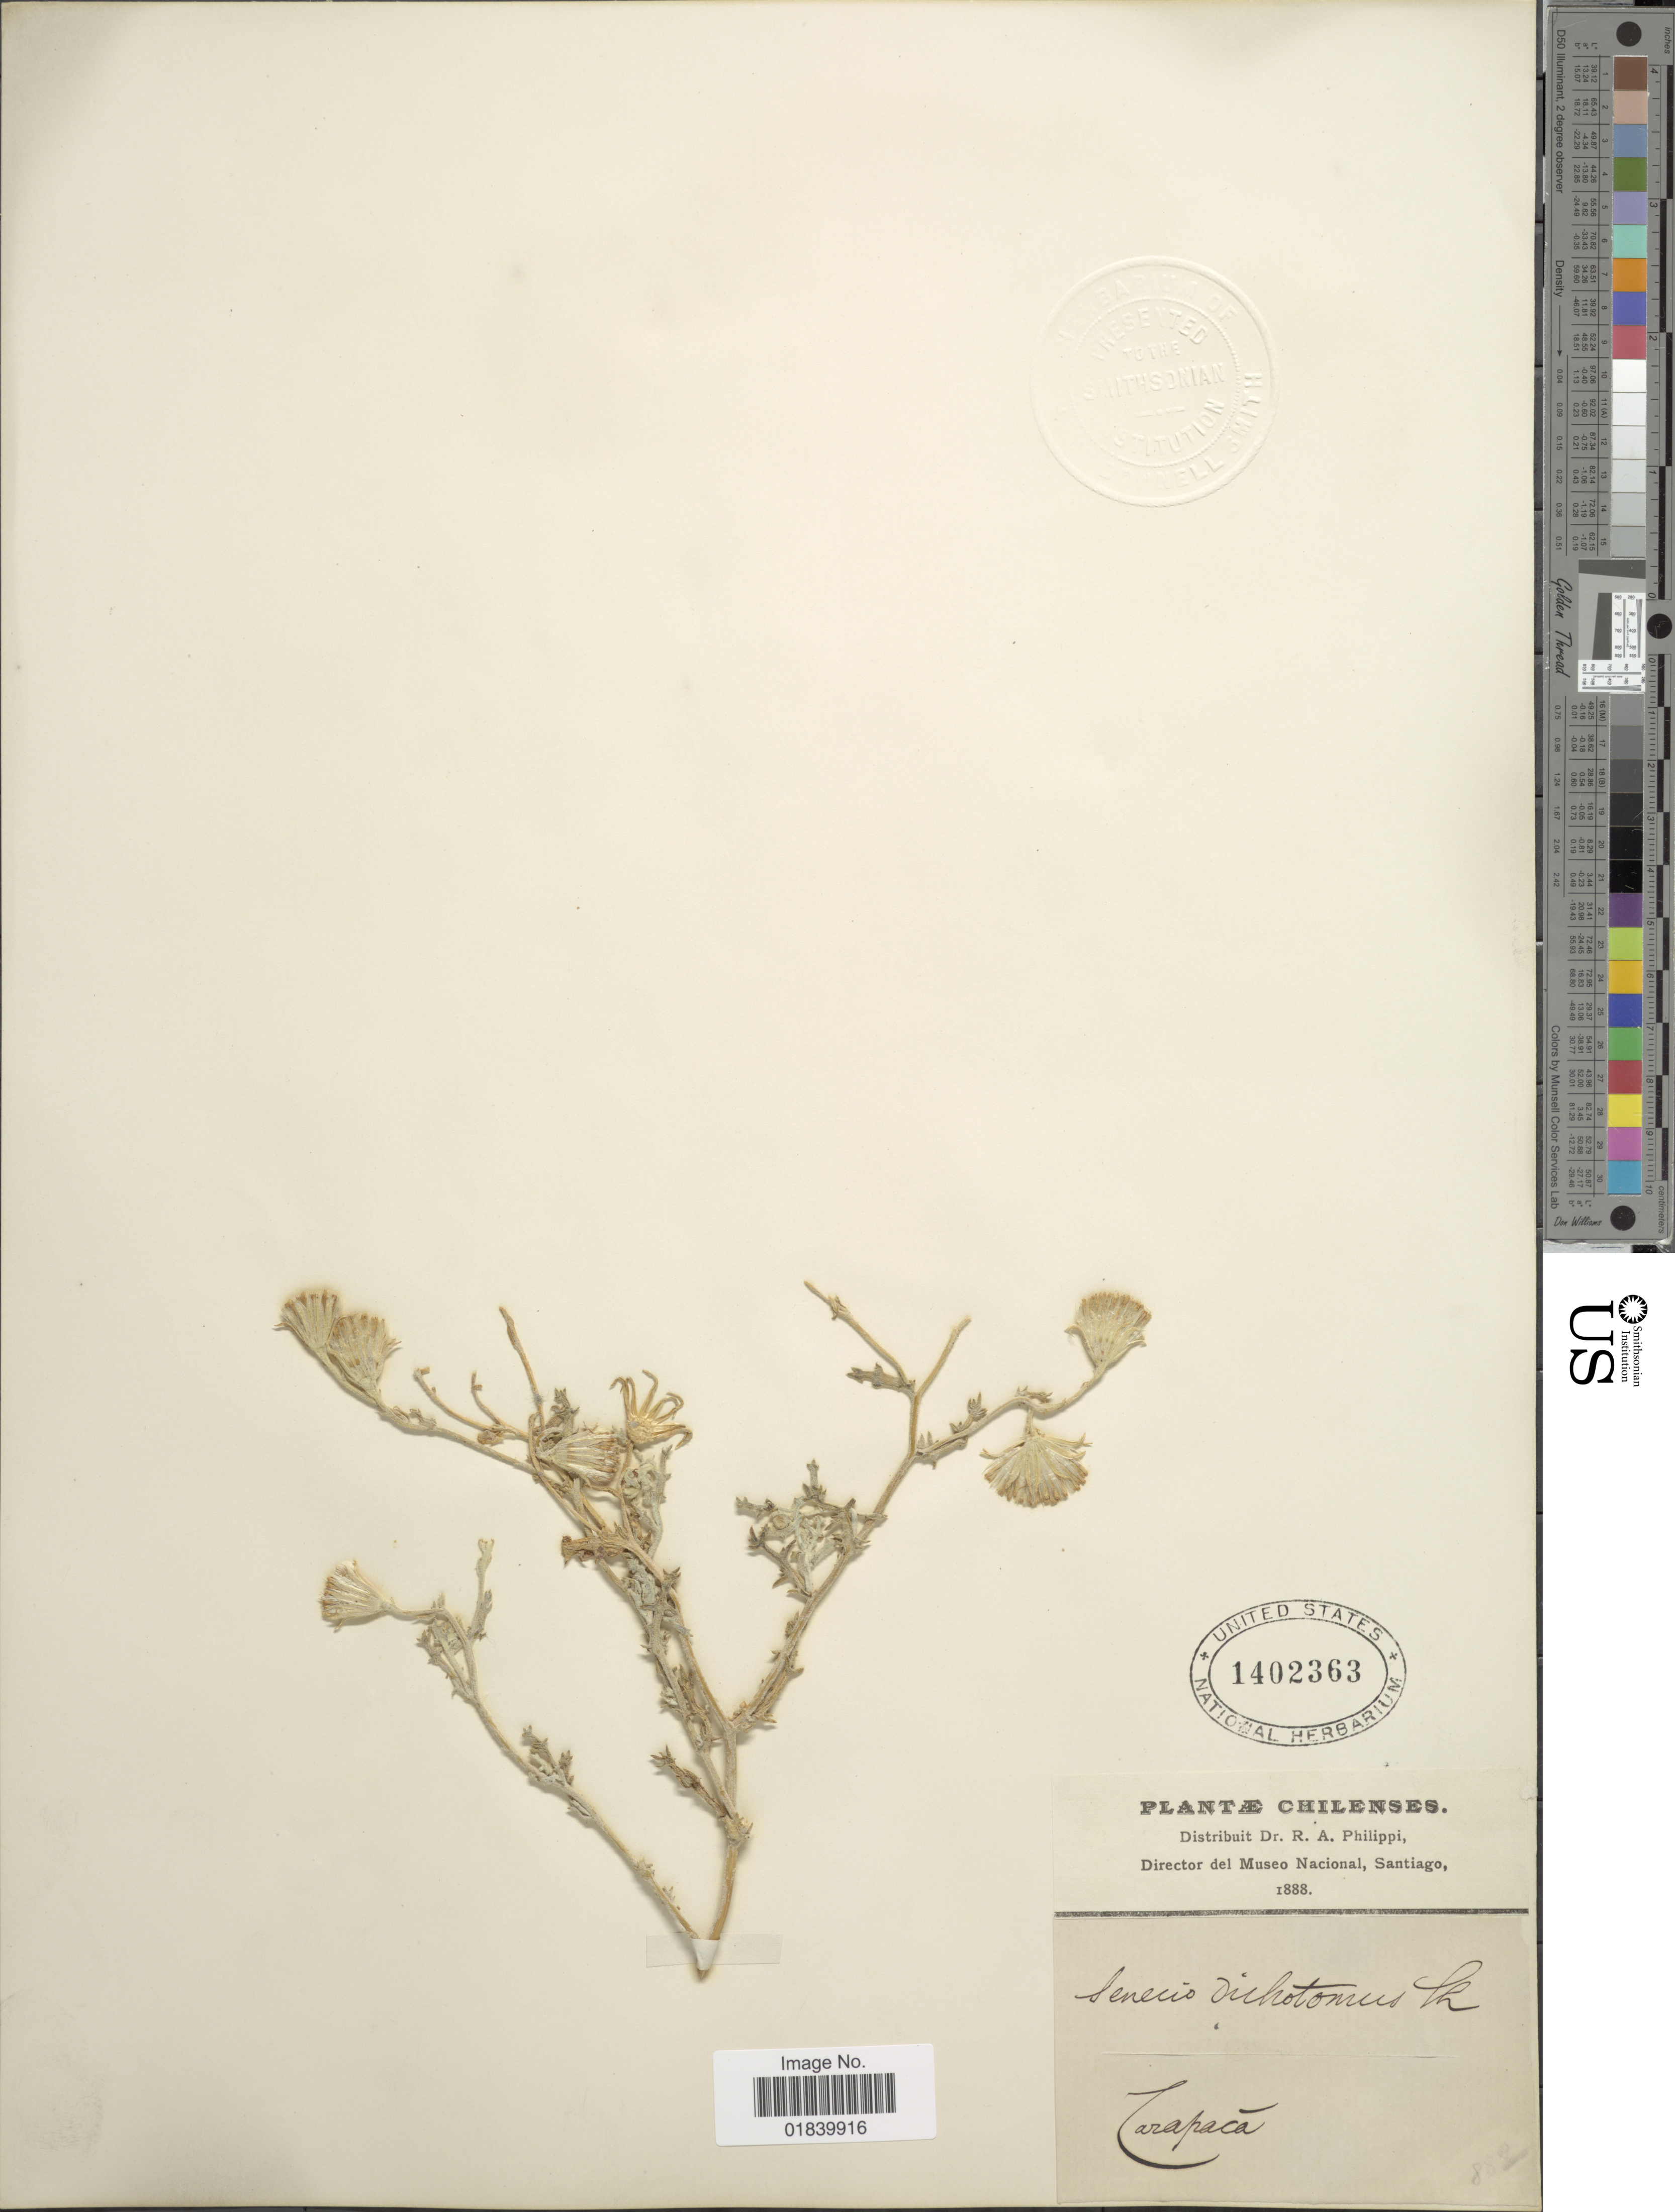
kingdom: Plantae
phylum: Tracheophyta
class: Magnoliopsida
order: Asterales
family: Asteraceae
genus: Senecio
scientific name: Senecio dichotomus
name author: Phil.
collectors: R. A. Philippi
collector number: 882*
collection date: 1888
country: Chile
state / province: Tarapacá (I)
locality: Chilenses, Tarapaca.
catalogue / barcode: US 1402363